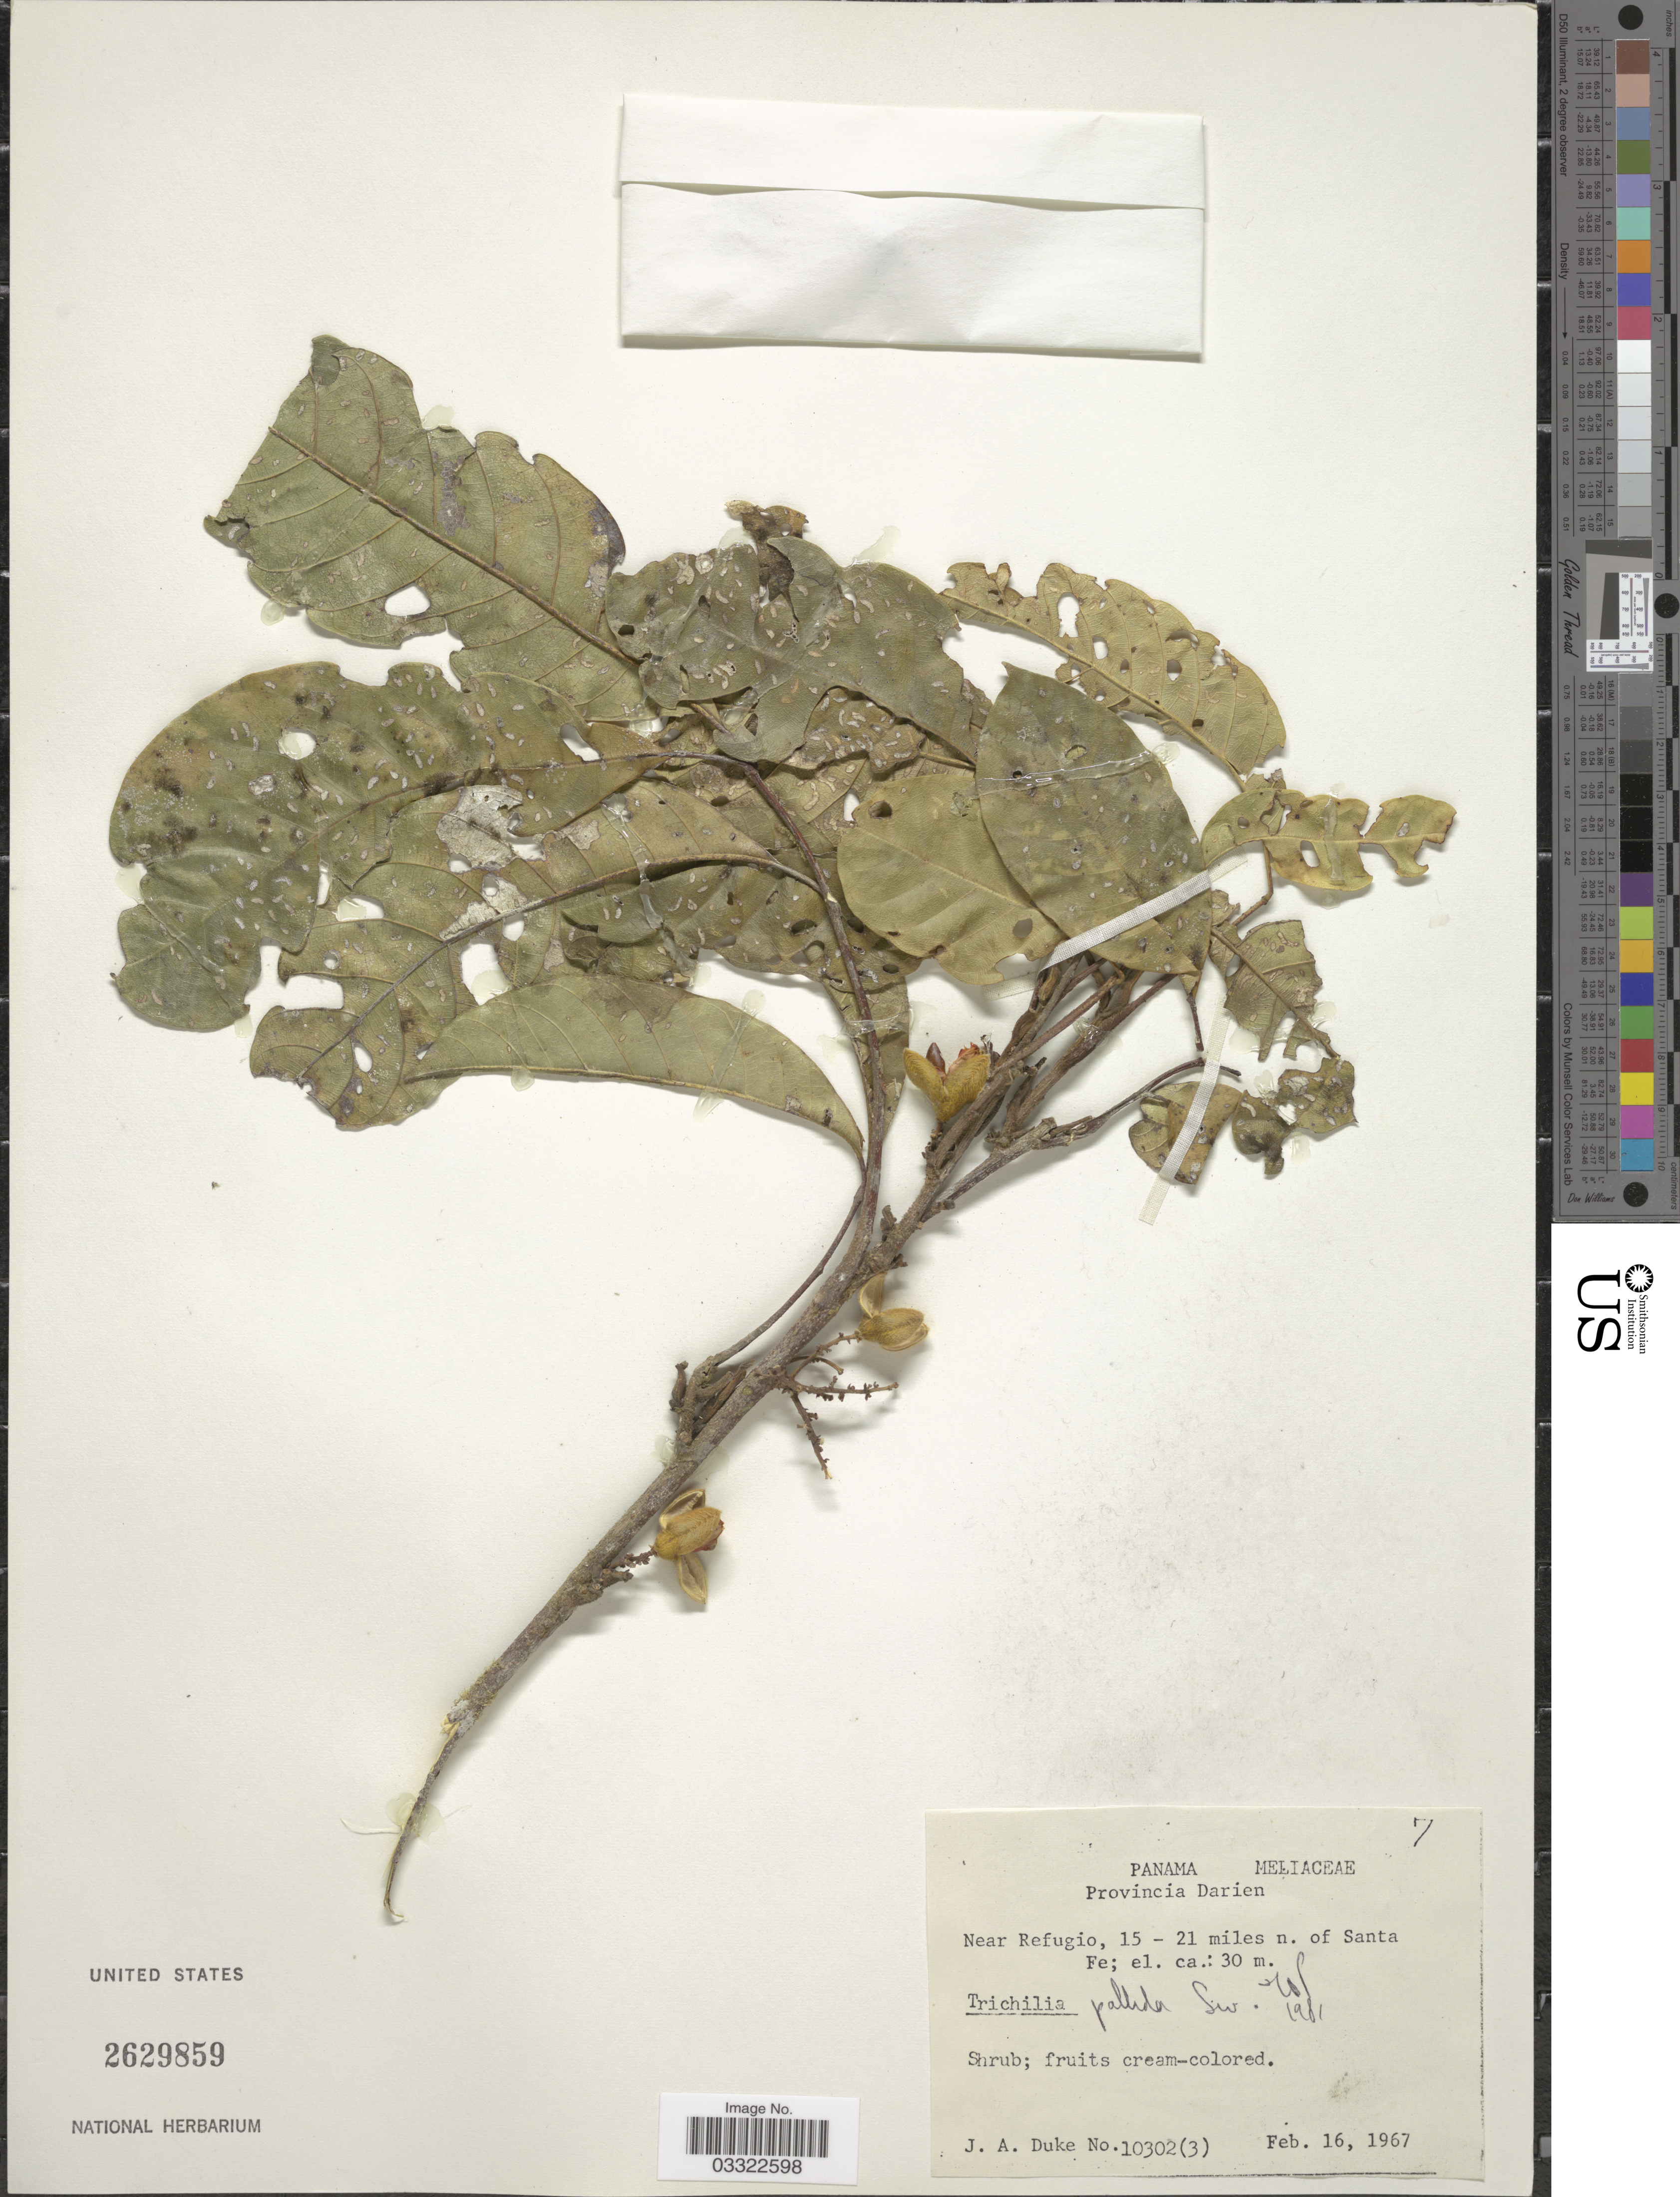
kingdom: Plantae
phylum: Tracheophyta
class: Magnoliopsida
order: Sapindales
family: Meliaceae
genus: Trichilia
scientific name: Trichilia pallida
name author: Sw.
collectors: J. A. Duke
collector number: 10302(3)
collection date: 1967-02-16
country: Panama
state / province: Darién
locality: Near Refugio, 15-21 miles n. of Santa Fe.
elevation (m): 30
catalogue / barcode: US 2629859